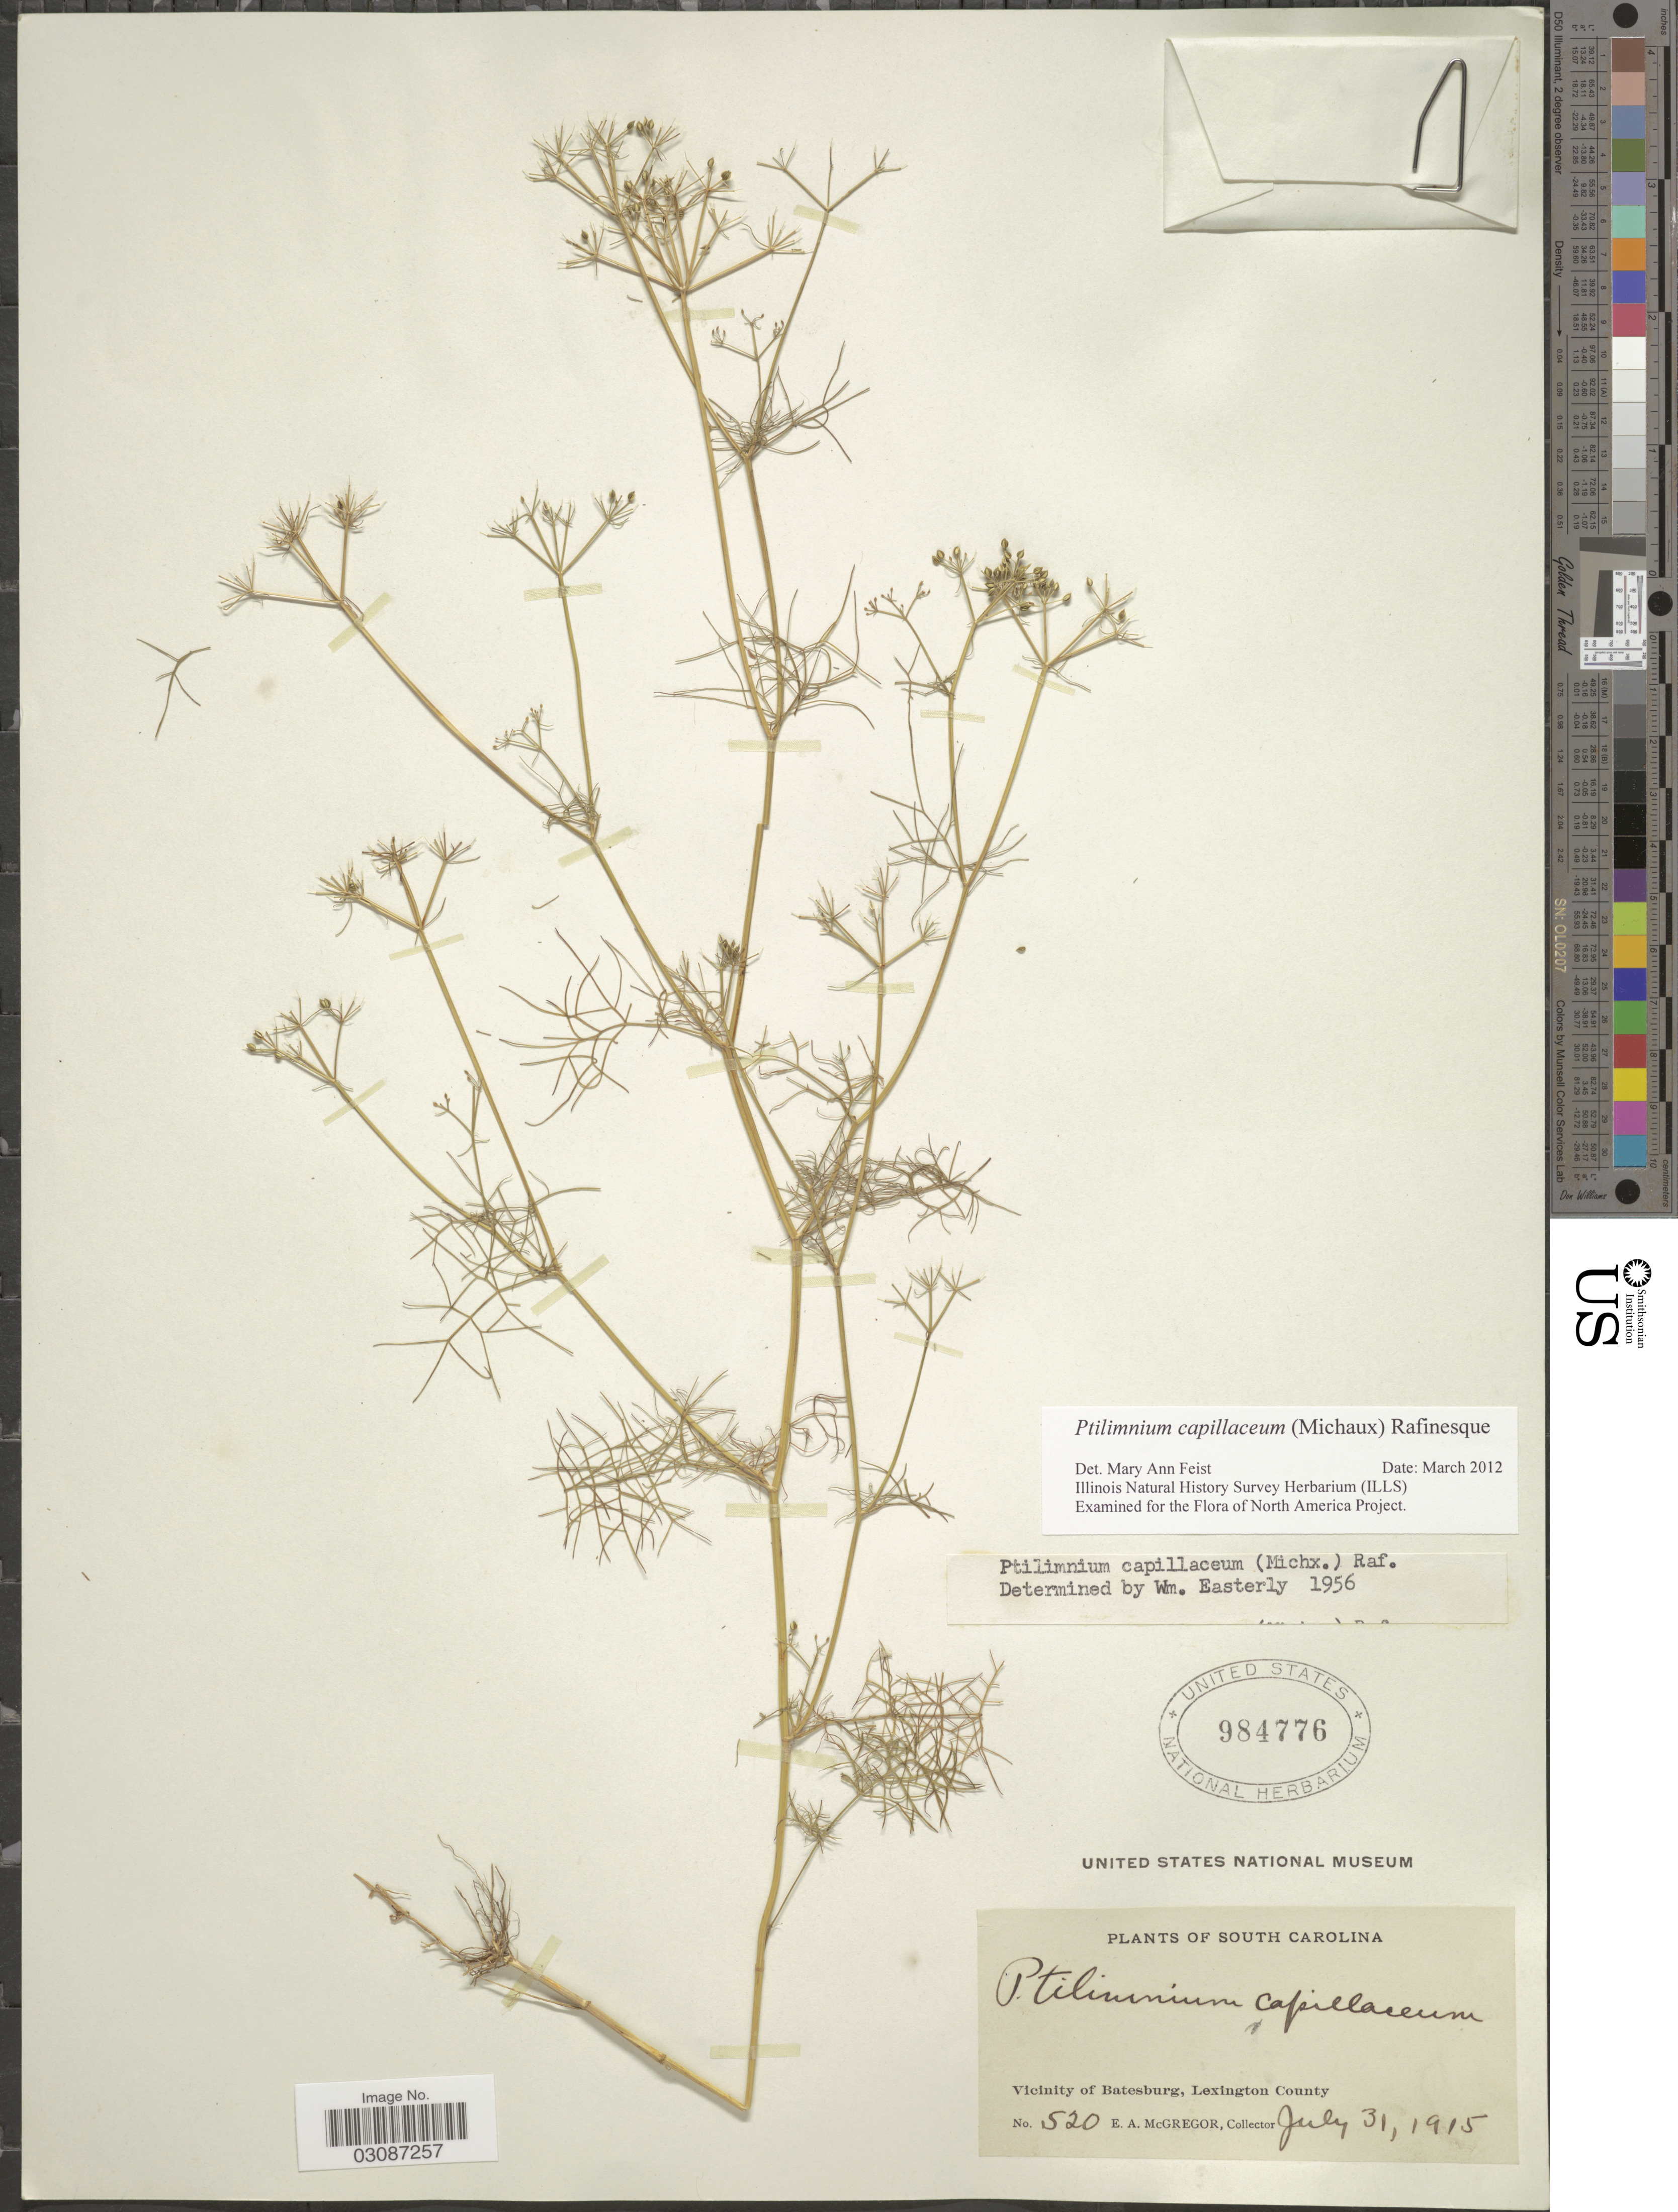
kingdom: Plantae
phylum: Tracheophyta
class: Magnoliopsida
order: Apiales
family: Apiaceae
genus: Ptilimnium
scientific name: Ptilimnium capillaceum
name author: (Michx.) Raf.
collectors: E. A. McGregor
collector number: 520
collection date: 1915-07-31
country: United States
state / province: South Carolina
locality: Vicinity of Batesburg, Lexington County.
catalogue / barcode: US 984776